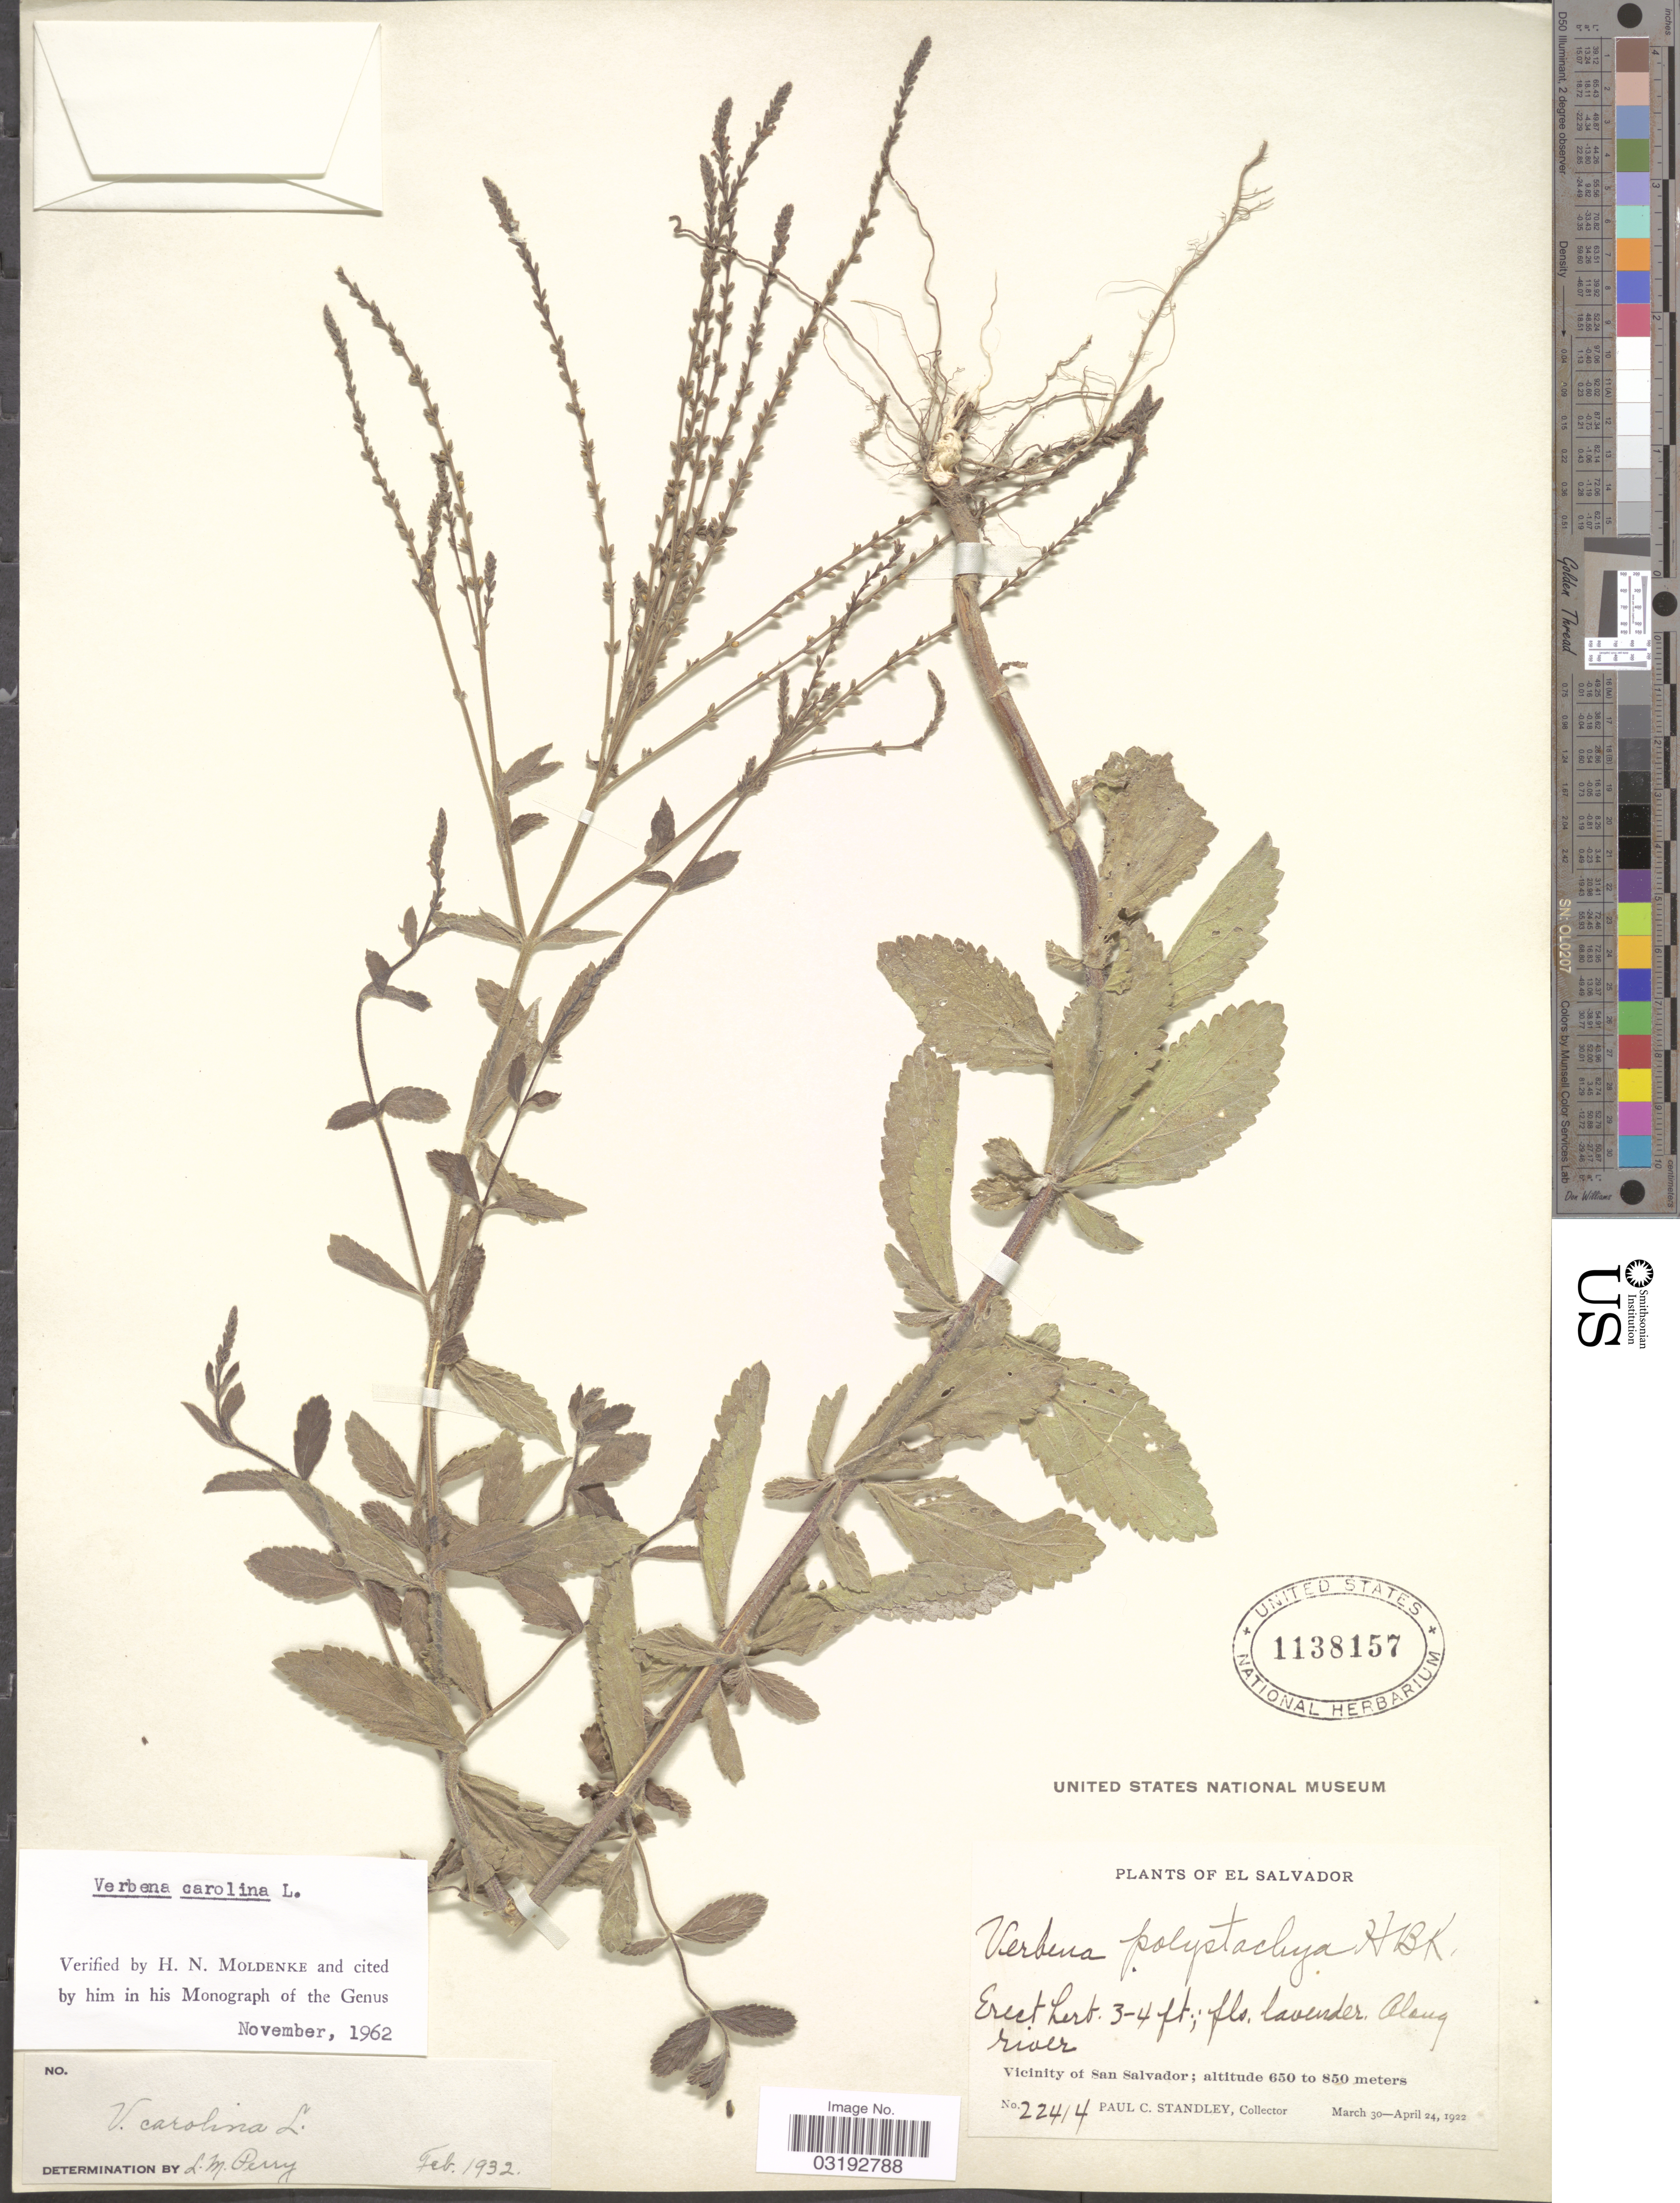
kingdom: Plantae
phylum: Tracheophyta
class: Magnoliopsida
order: Lamiales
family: Verbenaceae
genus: Verbena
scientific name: Verbena carolina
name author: L.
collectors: P. C. Standley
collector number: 22414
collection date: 1922-03-30/1922-04-24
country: El Salvador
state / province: San Salvador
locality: Vicinity of San Salvador.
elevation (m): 650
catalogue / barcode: US 1138157